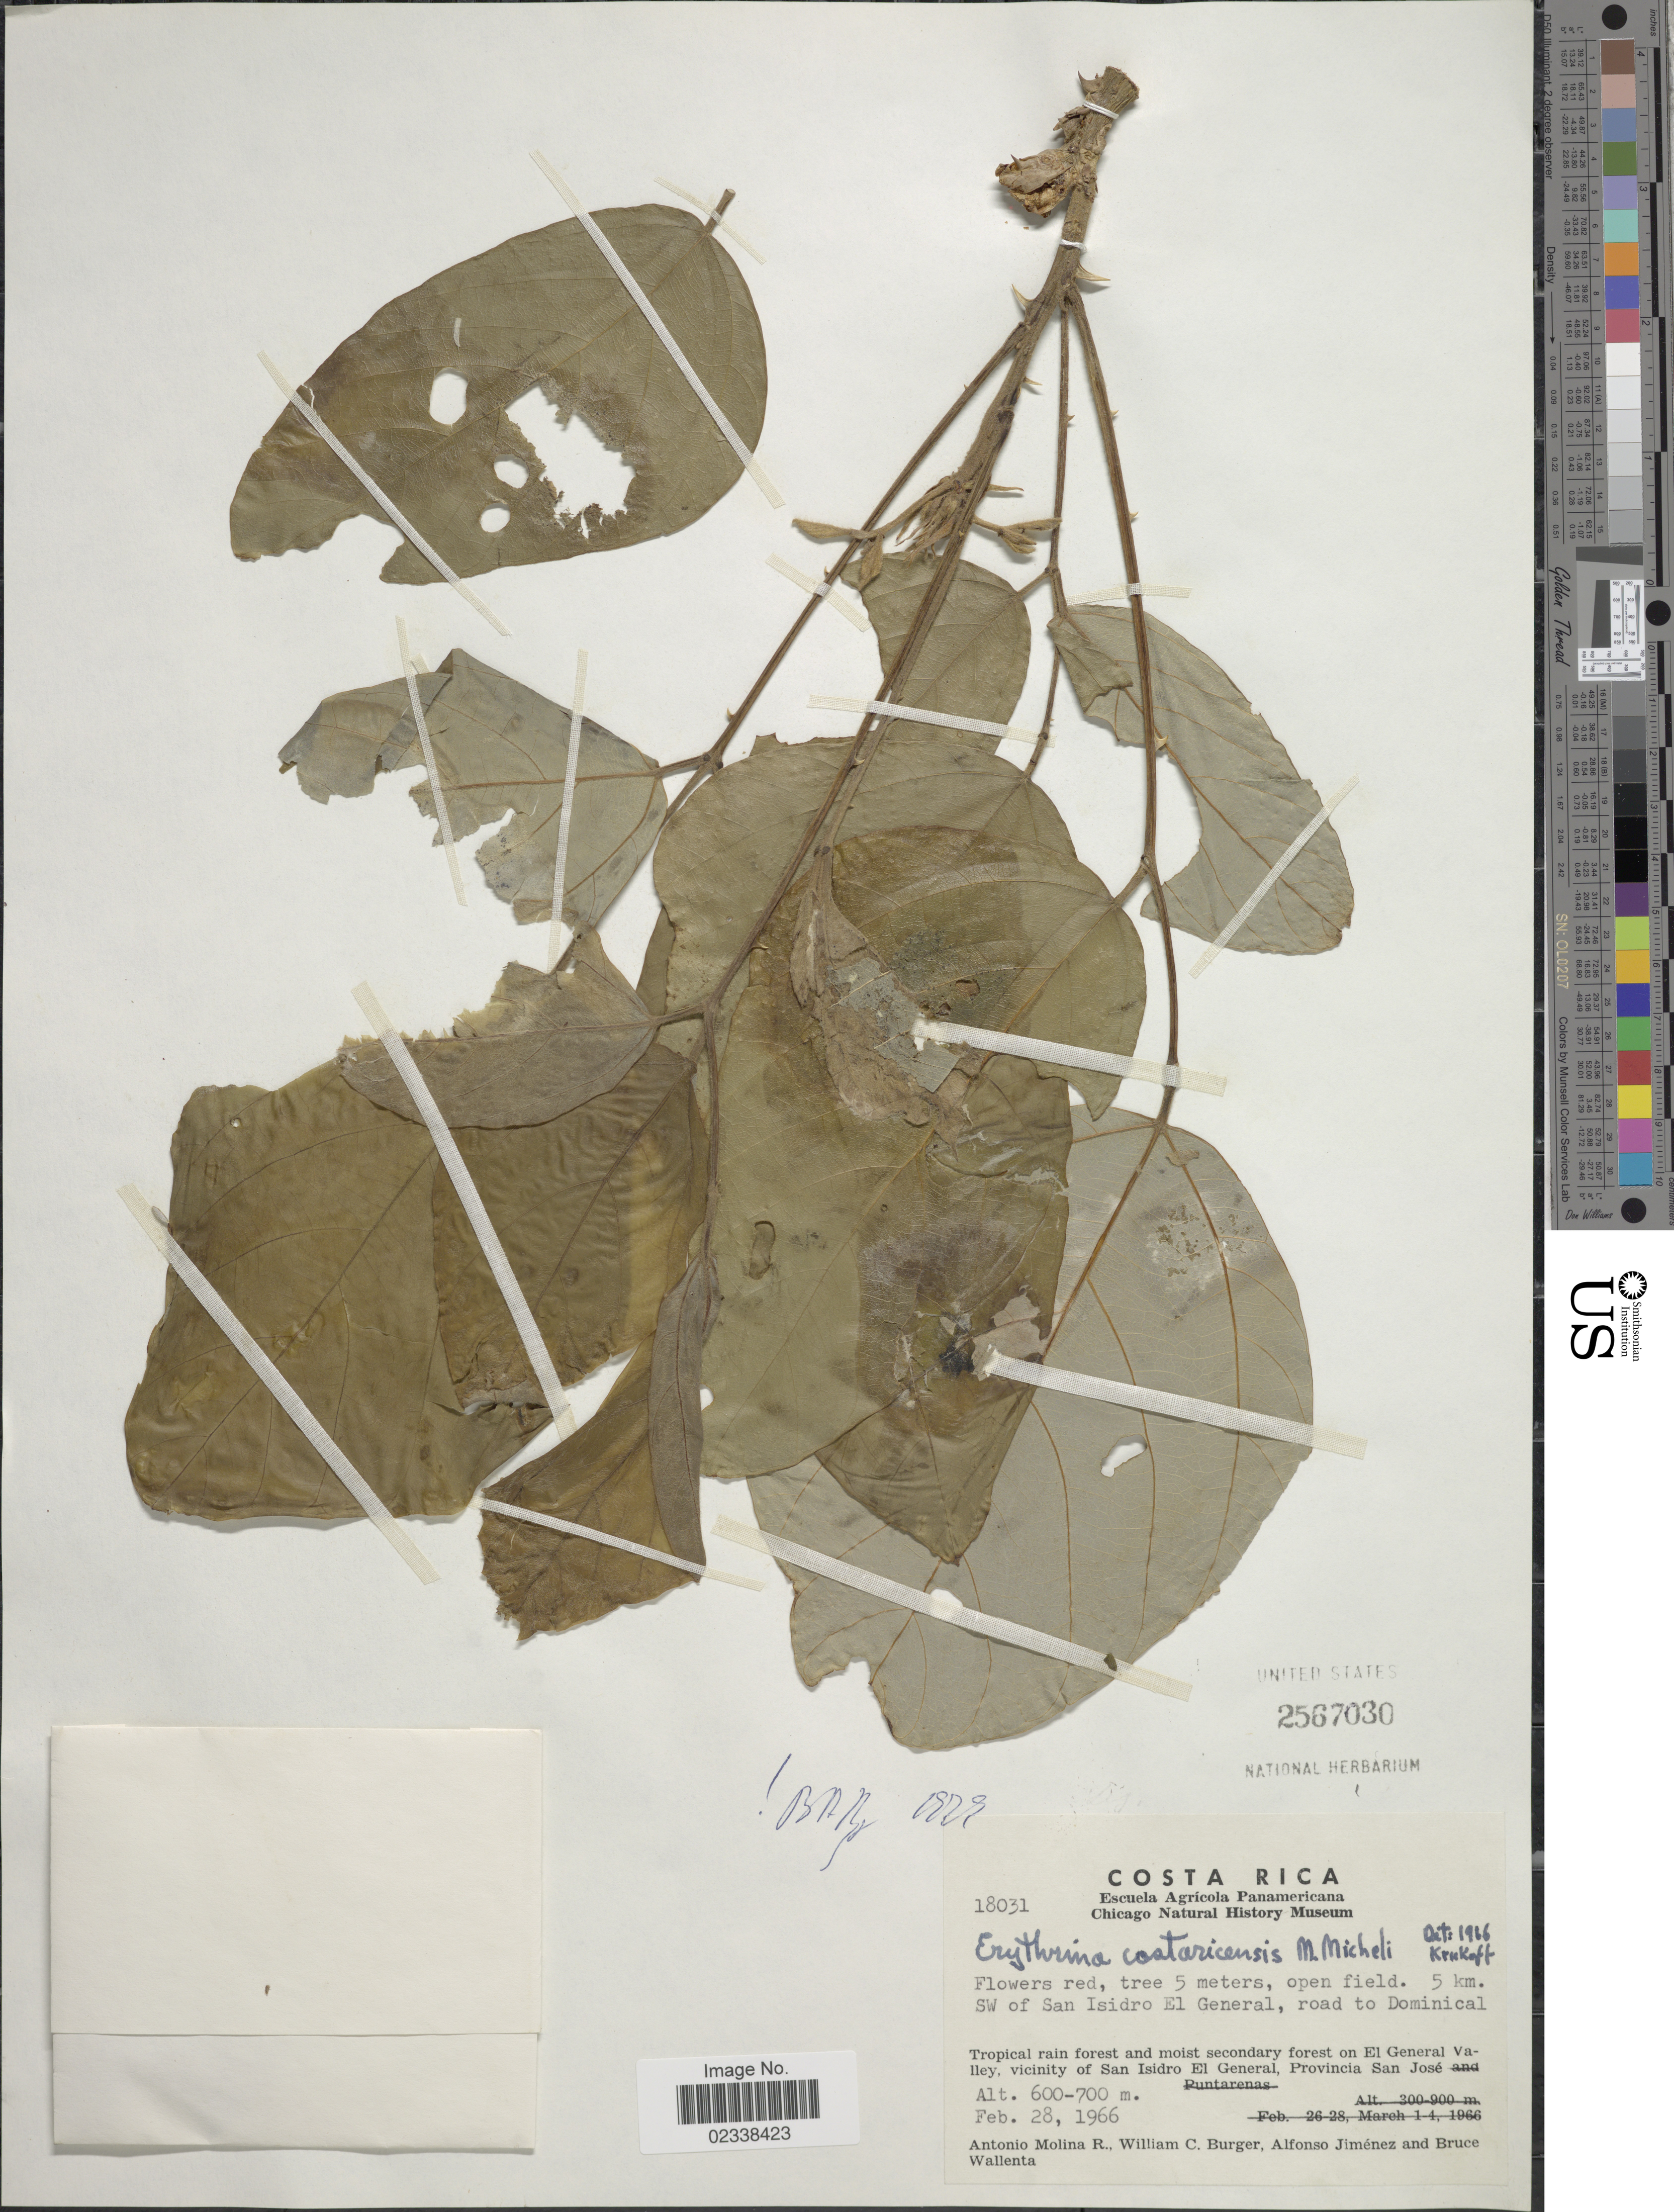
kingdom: Plantae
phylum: Tracheophyta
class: Magnoliopsida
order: Fabales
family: Fabaceae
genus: Erythrina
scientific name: Erythrina costaricensis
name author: Micheli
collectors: A. Molina R., W. Burger, A. Jiménez & B. Wallenta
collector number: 18031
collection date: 1966-02-28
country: Costa Rica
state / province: San José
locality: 5 km SW of San Isidro El General, road to Dominical. El General valley, Vicinity of San Isidro El General, Provincia San Jose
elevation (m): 600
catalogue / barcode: US 2567030